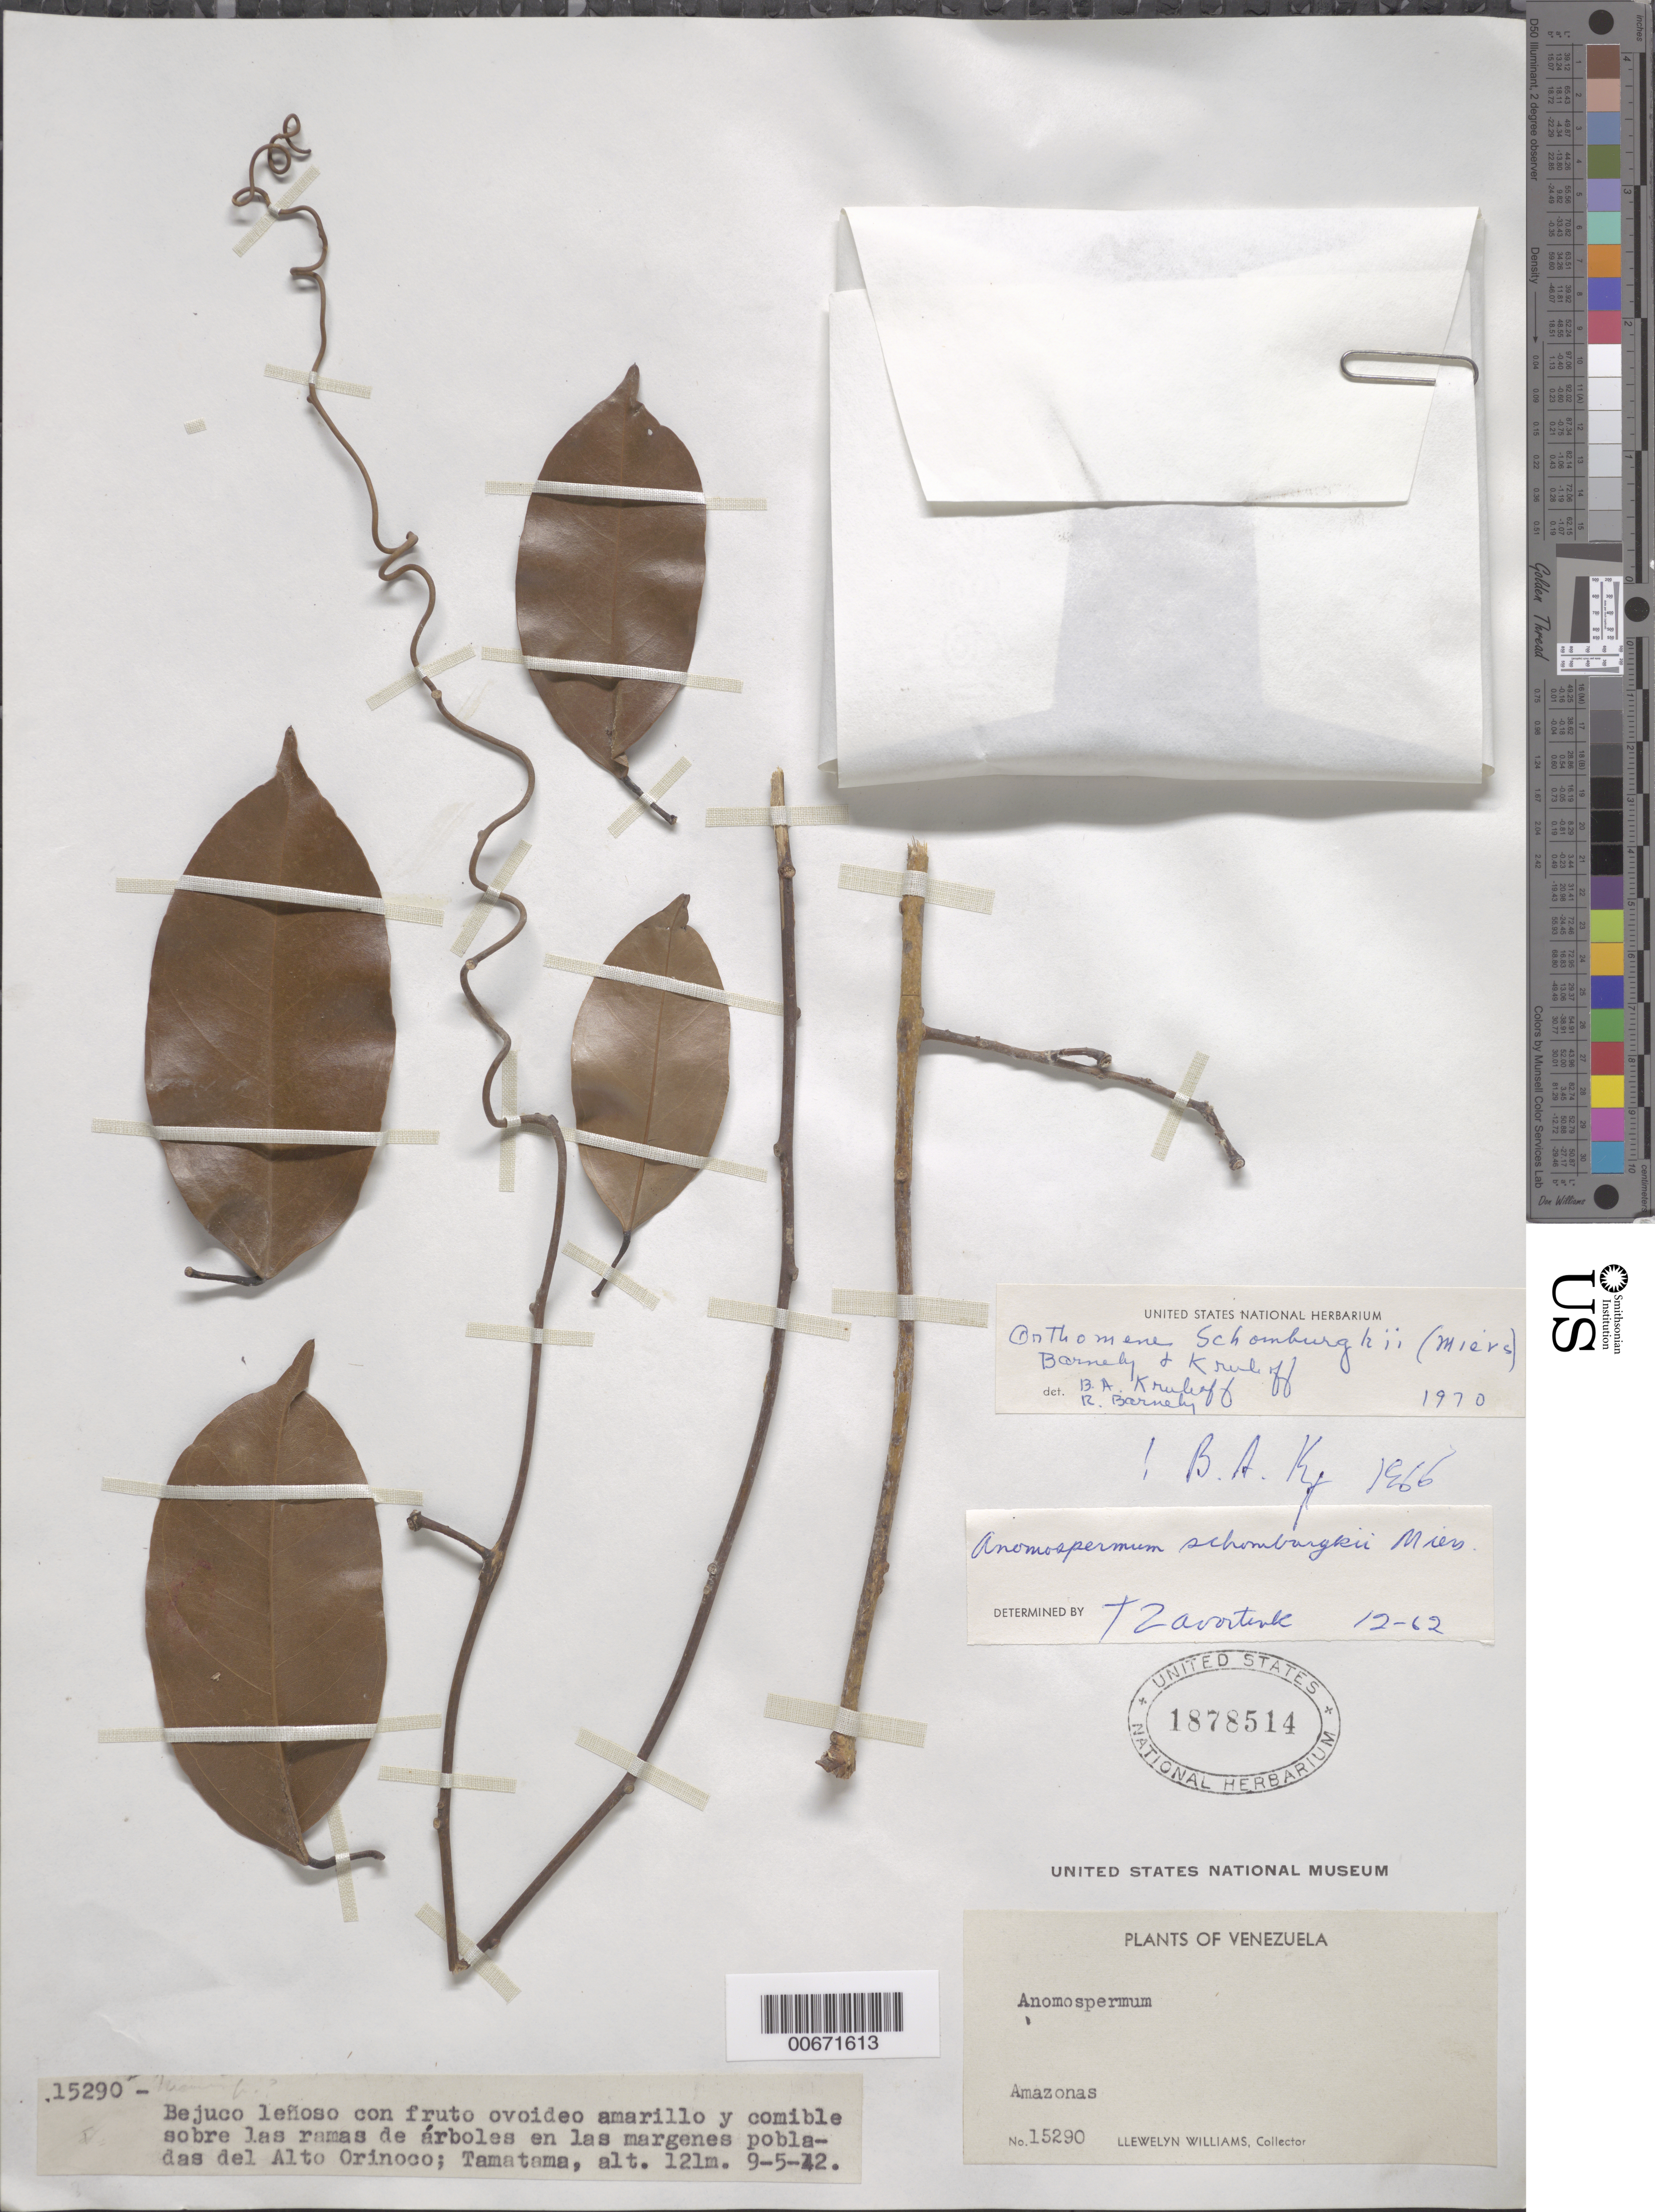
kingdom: Plantae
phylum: Tracheophyta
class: Magnoliopsida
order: Ranunculales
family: Menispermaceae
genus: Anomospermum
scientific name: Anomospermum schomburgkii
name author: Miers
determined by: Strong, Mark T., (BOT), Smithsonian Institution - National Museum of Natural History (UNITED STATES)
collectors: Ll. Williams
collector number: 15290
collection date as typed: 9-May-42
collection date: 1942-05-09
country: Venezuela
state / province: Amazonas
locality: Tamatama, Alto Río Orinoco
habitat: Margenes pobladas del rio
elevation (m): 121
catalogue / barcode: US 1878514